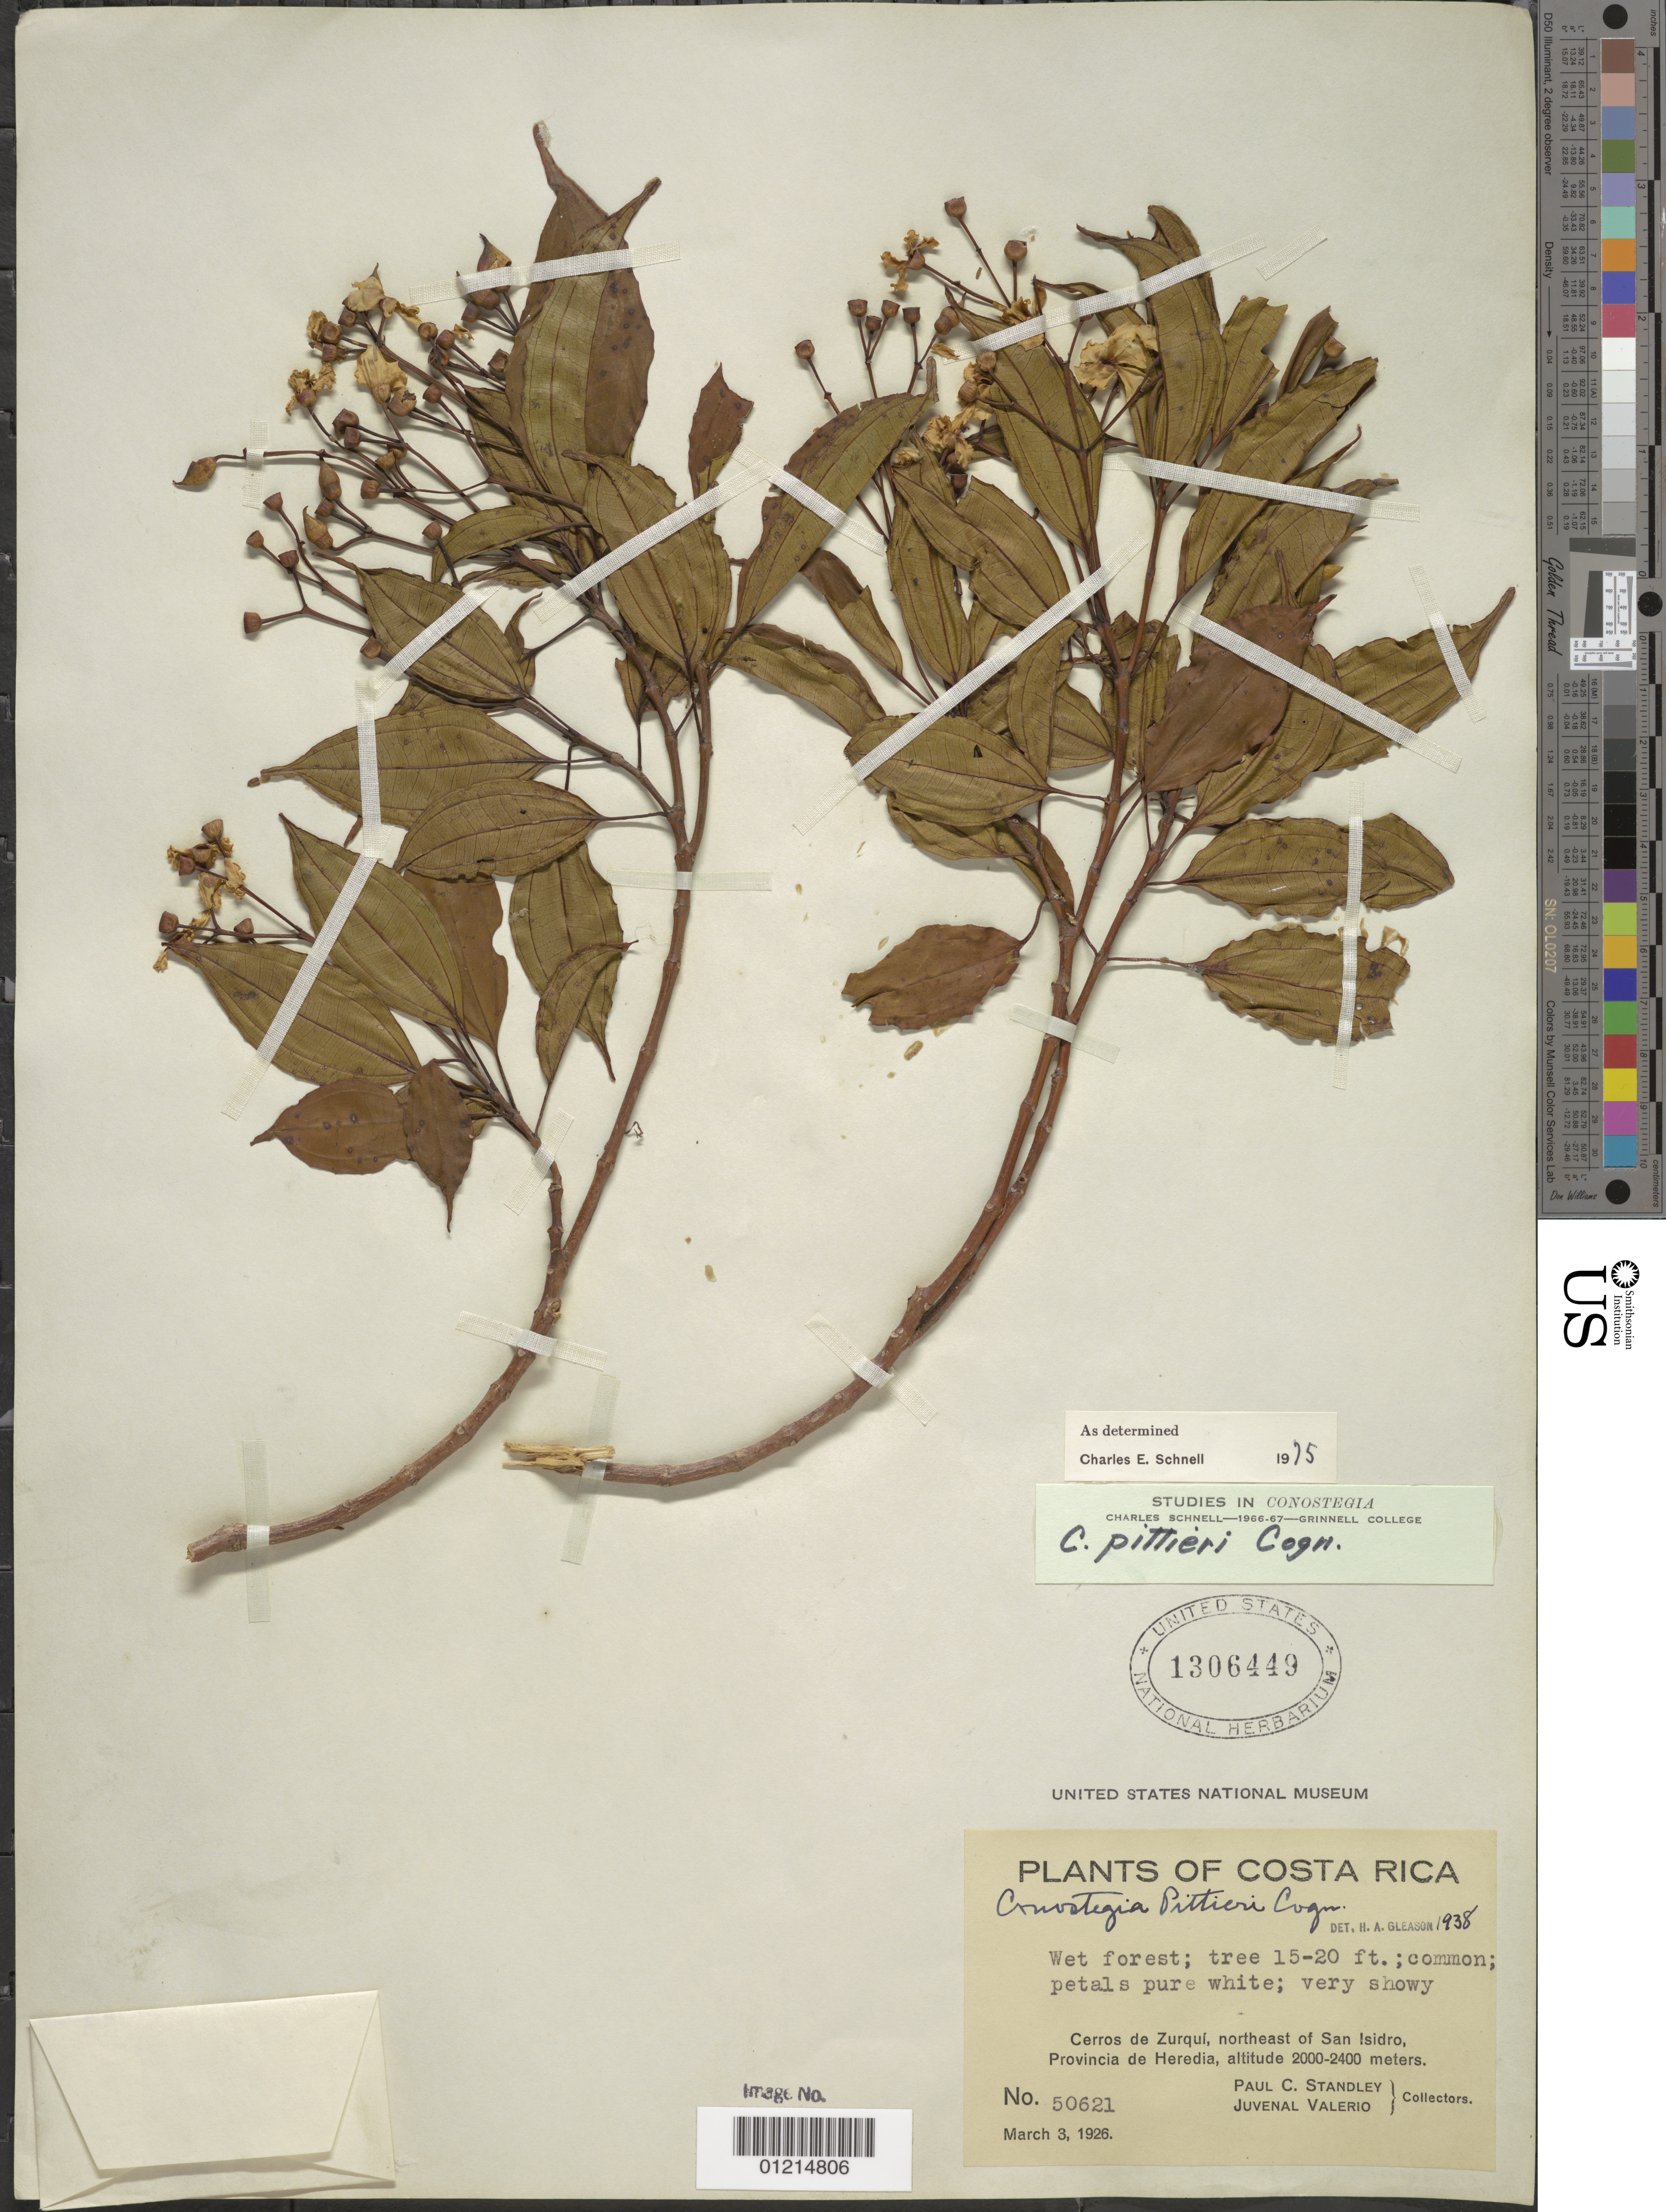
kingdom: Plantae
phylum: Tracheophyta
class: Magnoliopsida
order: Myrtales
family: Melastomataceae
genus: Conostegia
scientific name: Conostegia pittieri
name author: Cogn.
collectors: P. C. Standley & J. Valerio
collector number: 50621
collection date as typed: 3 Mar 1926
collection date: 1926-03-03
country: Costa Rica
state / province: Heredia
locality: Cerros de Zurquí, northeast of San Isidro.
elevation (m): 2000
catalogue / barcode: US 1306449